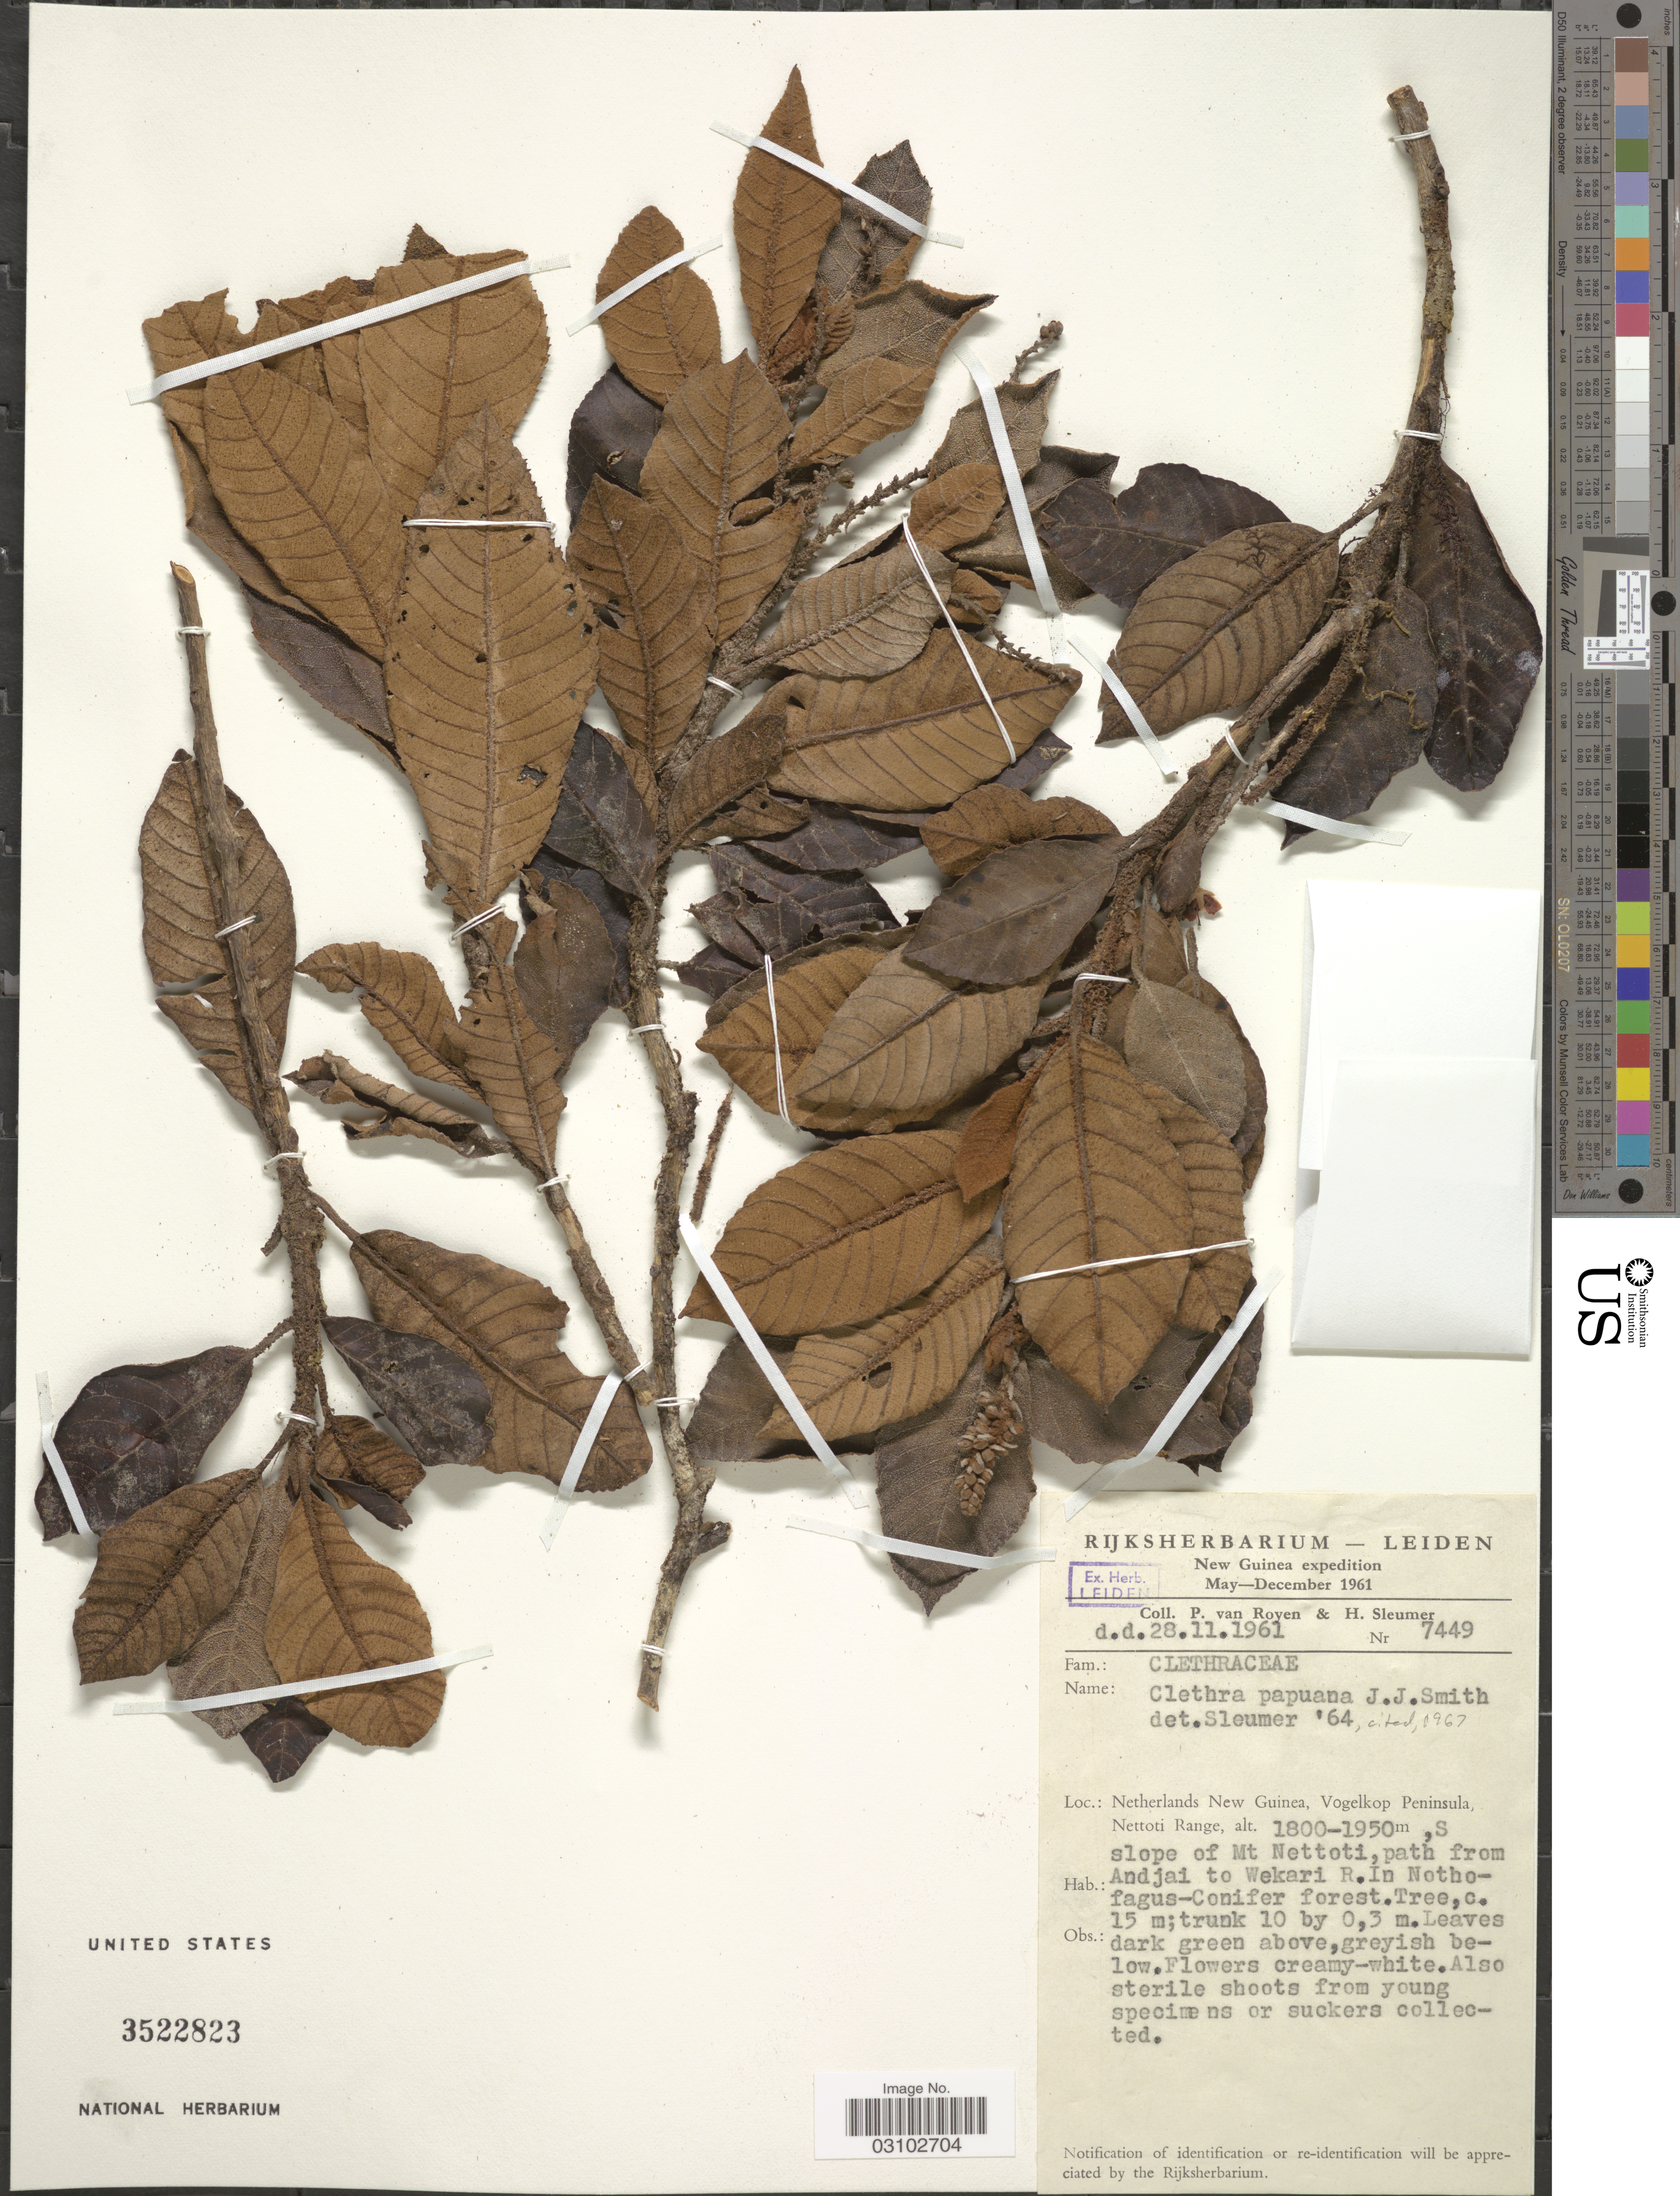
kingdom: Plantae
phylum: Tracheophyta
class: Magnoliopsida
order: Ericales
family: Clethraceae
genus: Clethra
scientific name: Clethra papuana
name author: J.J. Sm.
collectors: P. van Royen & H. O. Sleumer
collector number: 7449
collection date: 1961-11-28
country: Indonesia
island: New Guinea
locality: Netherlands New Guinea, Vogelkop Peninsula, Nettoti Range. S slope of Mt Nettoti, path from Andjai to Wekari R. In Nothofagus-Conifer forest.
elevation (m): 1800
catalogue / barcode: US 3522823